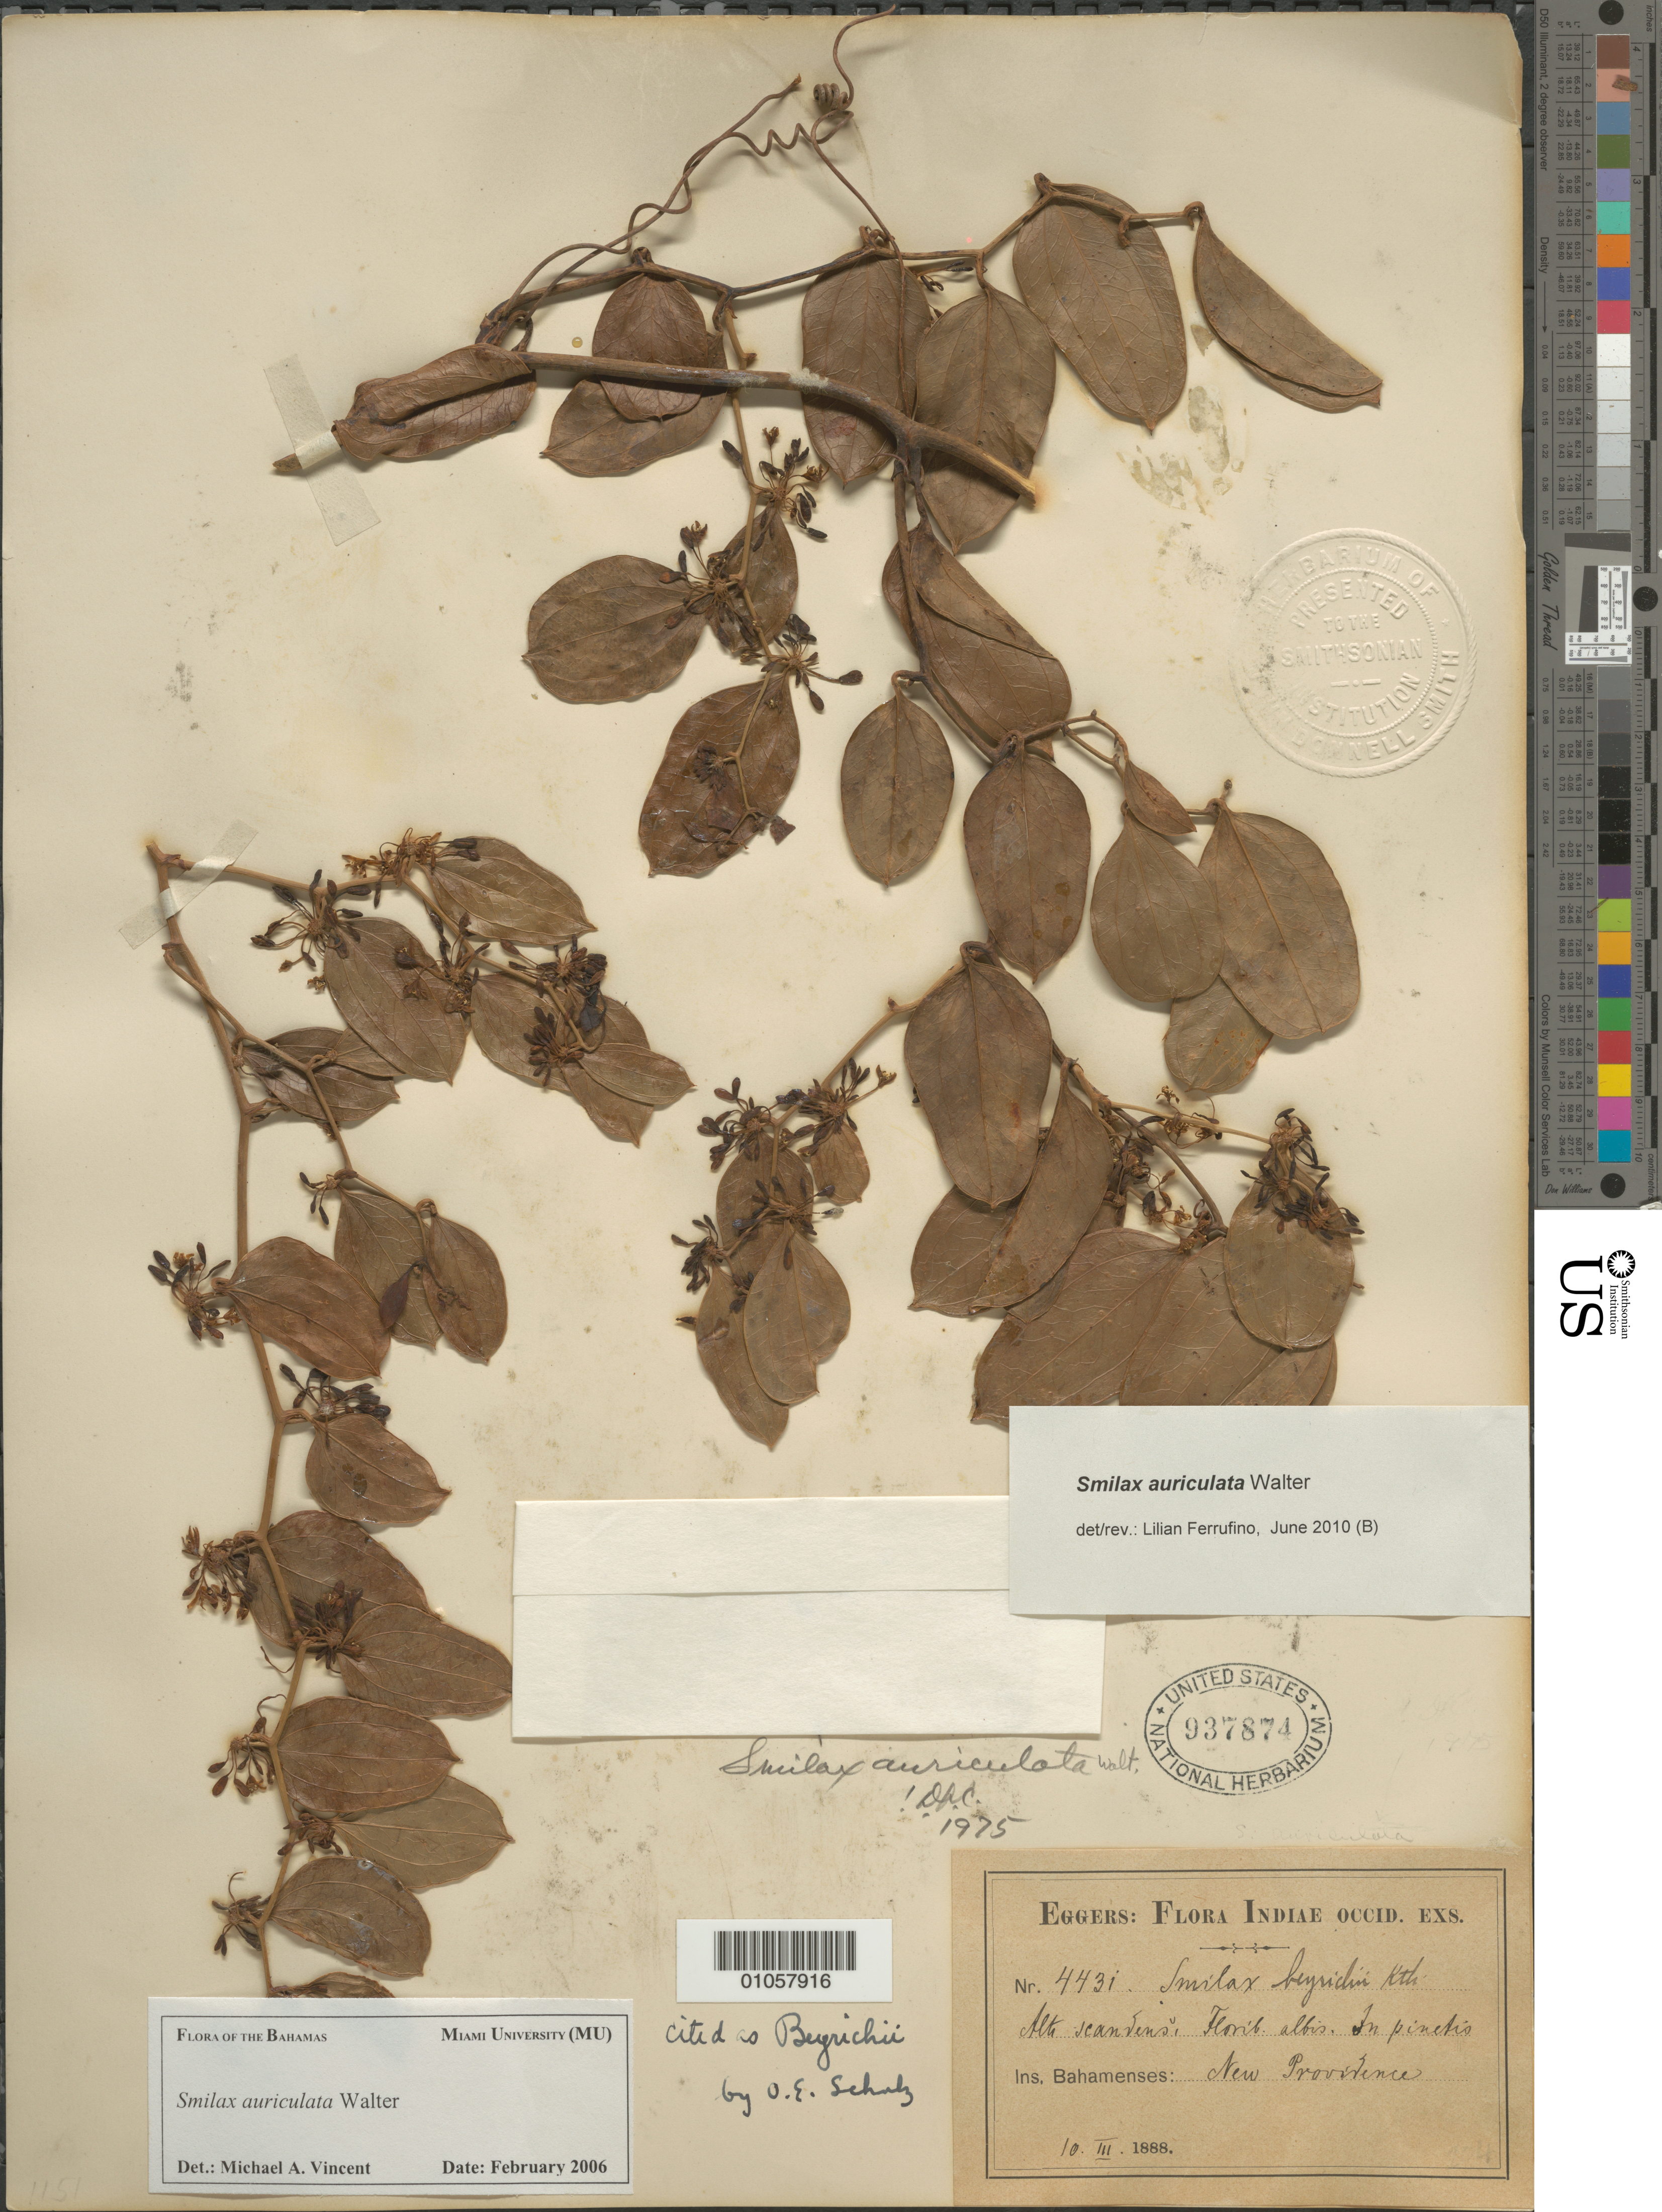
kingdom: Plantae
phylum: Tracheophyta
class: Liliopsida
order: Liliales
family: Smilacaceae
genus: Smilax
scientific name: Smilax auriculata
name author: Walter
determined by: Ferrufino, L., (USJ), Herbario Universidad de Costa Rica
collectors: H. F. A. von Eggers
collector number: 4431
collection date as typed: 10 Mar 1888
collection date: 1888-03-10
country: Bahamas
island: New Providence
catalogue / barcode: US 937874